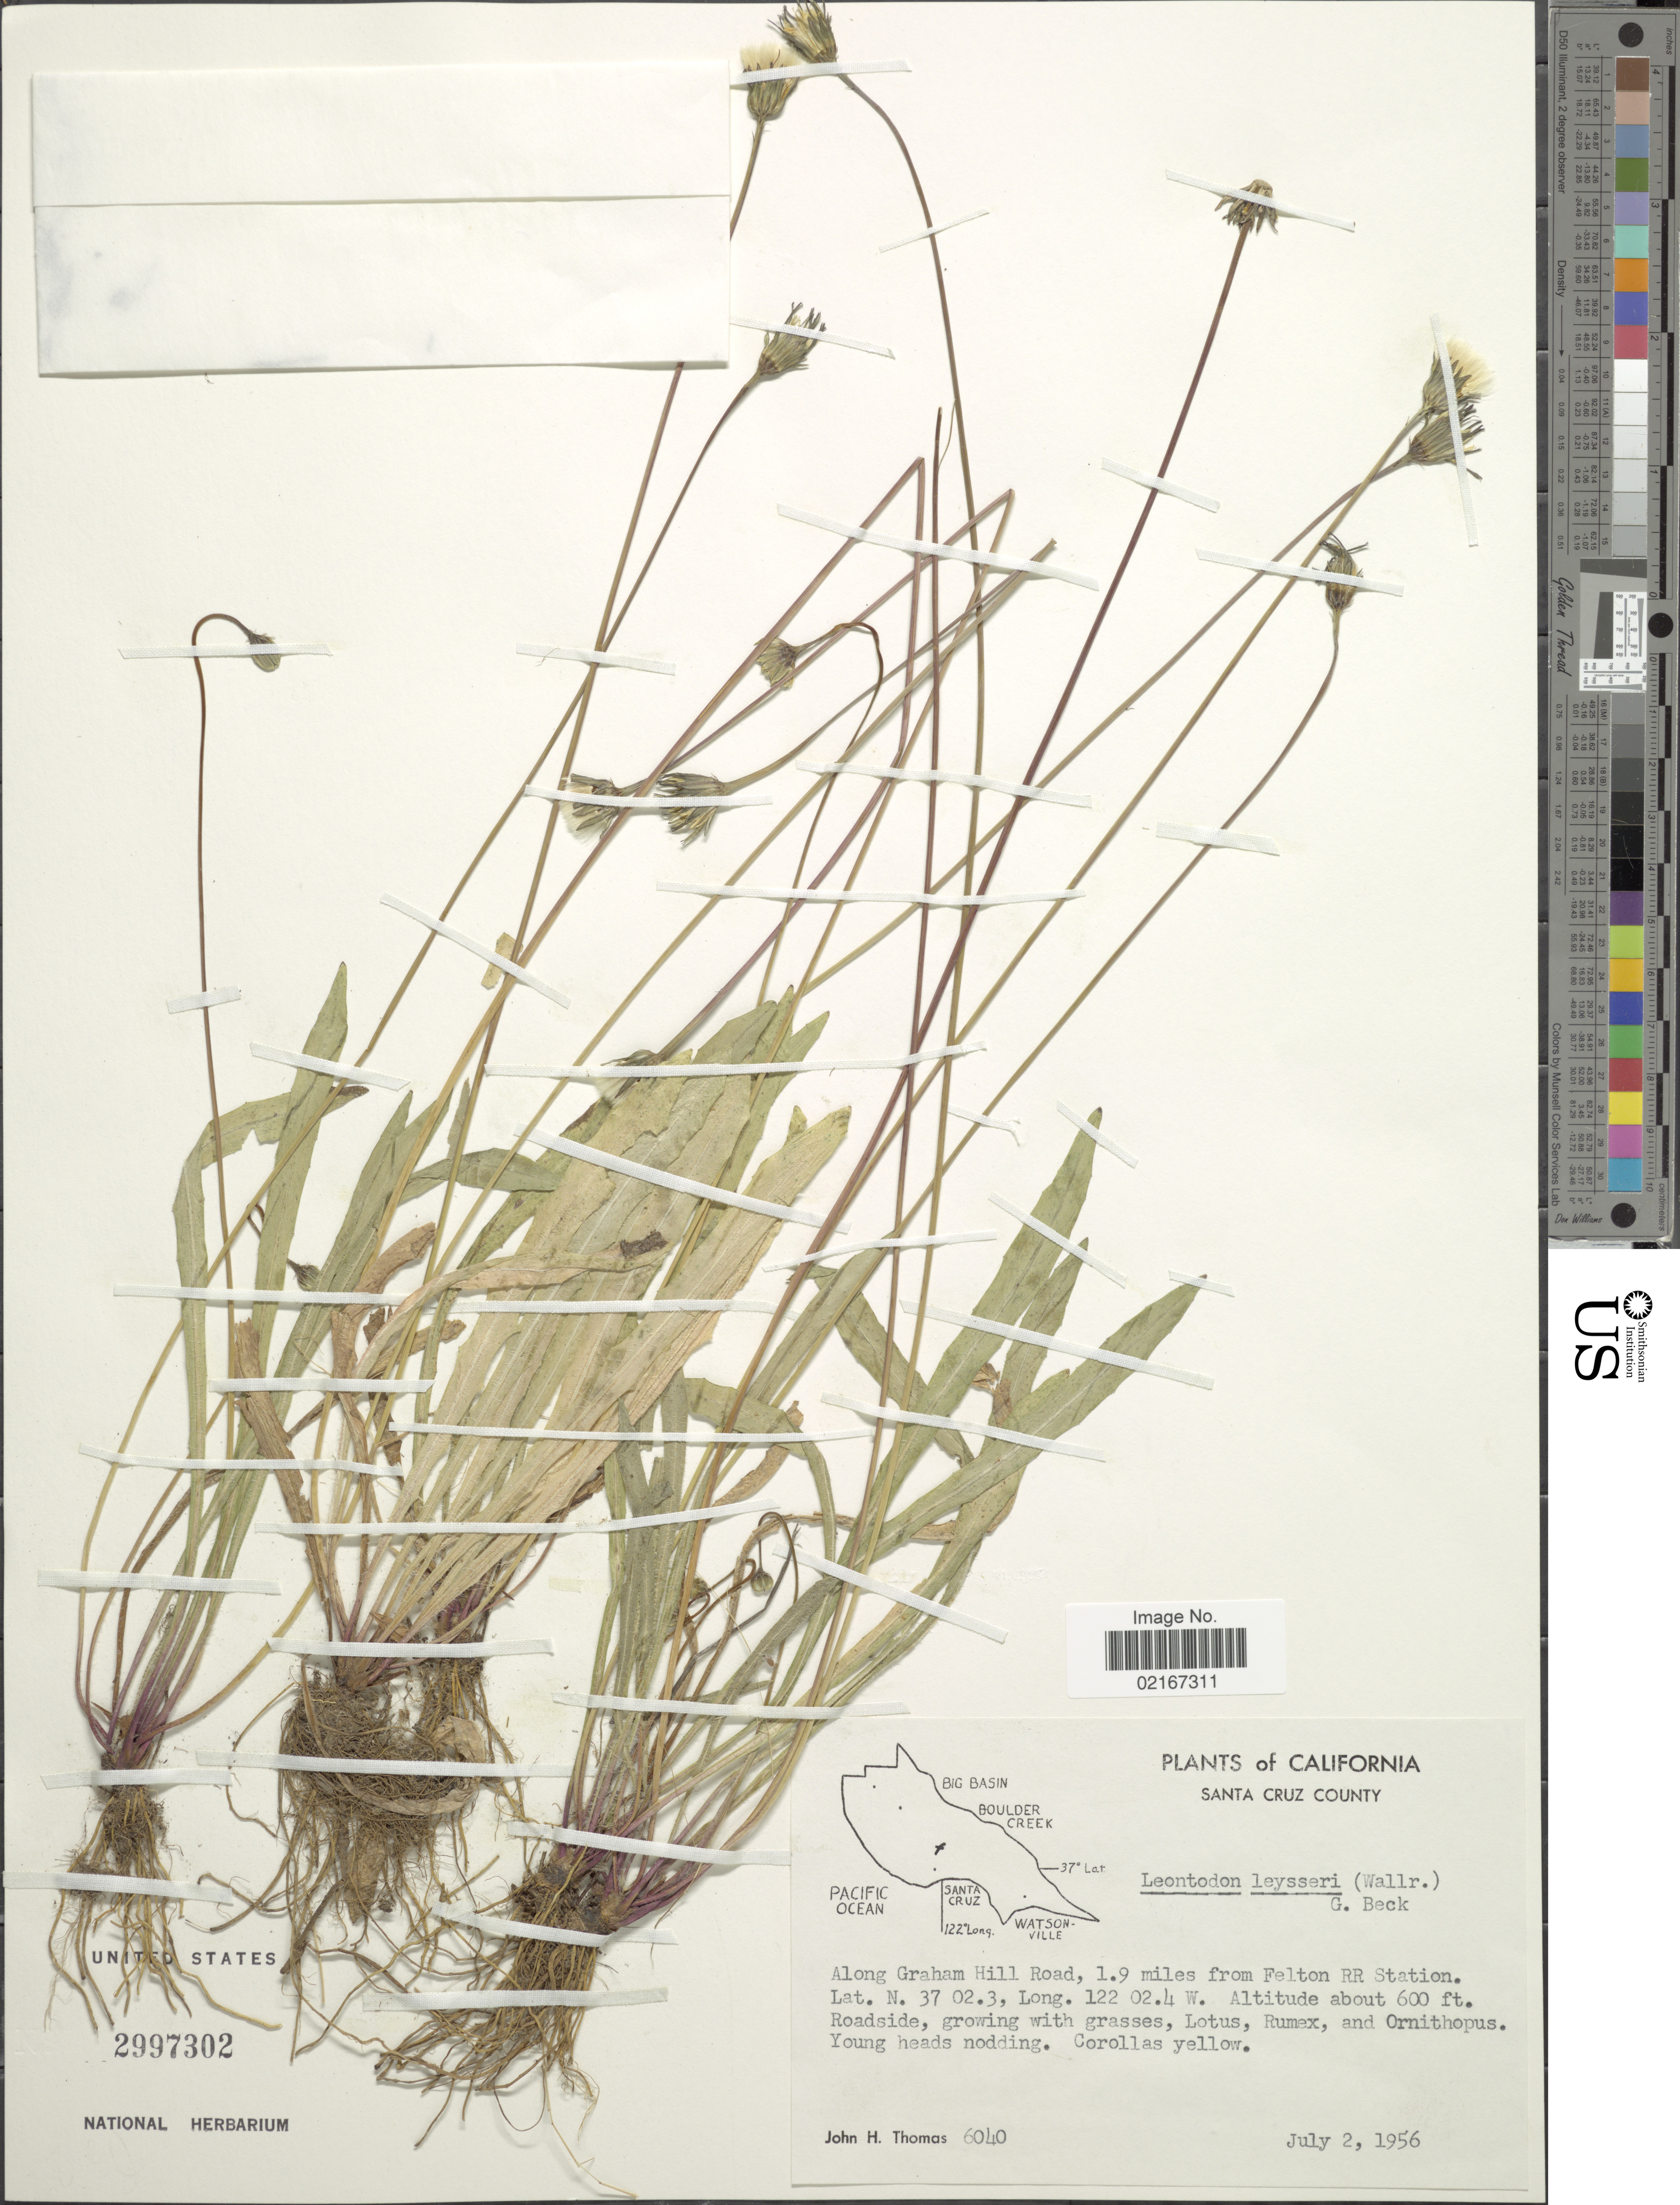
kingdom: Plantae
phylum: Tracheophyta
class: Magnoliopsida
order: Asterales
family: Asteraceae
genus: Leontodon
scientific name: Leontodon saxatilis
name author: Lam.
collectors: J. H. Thomas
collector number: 6040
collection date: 1956-07-02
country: United States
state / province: California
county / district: Santa Cruz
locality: Santa Cruz County, along Graham Hill Road, 1.9 miles from Felton RR Station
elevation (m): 183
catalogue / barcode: US 2997302